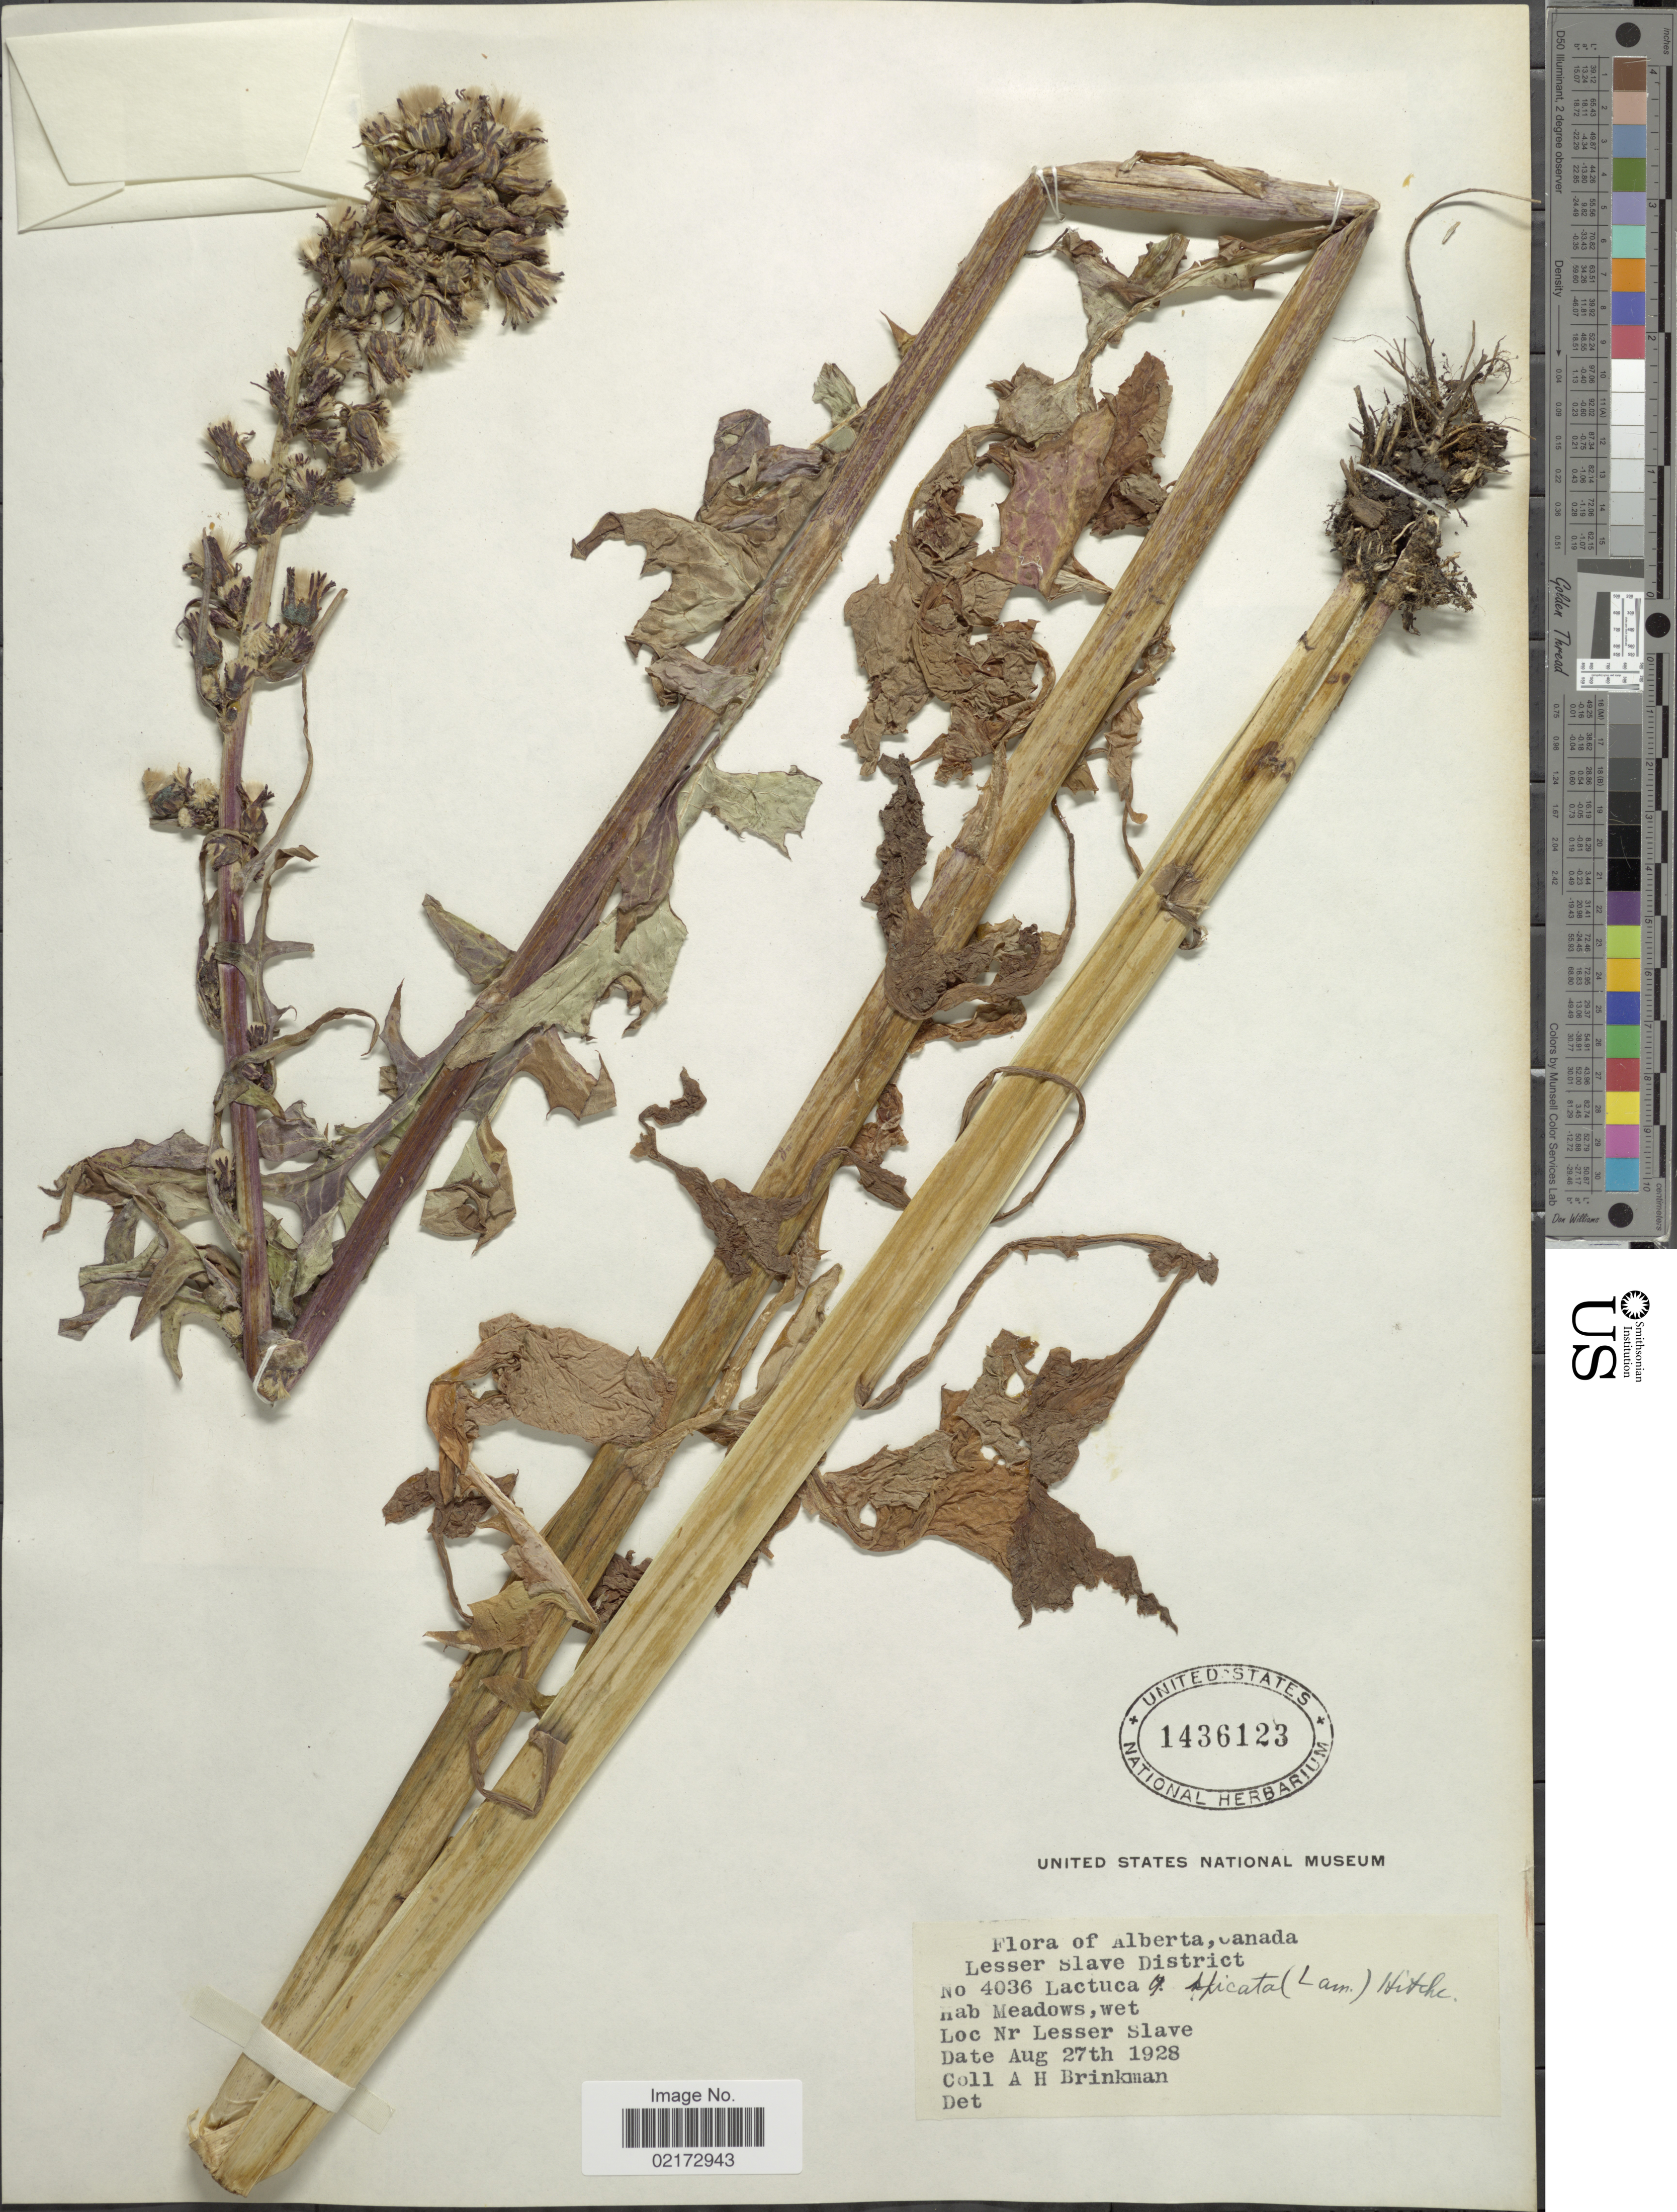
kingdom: Plantae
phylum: Tracheophyta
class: Magnoliopsida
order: Asterales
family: Asteraceae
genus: Lactuca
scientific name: Lactuca biennis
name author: (Moench) Fernald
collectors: A. Brinkman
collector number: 4036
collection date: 1928-08-27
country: Canada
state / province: Alberta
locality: Lesser Slave District, nr Lesser Slave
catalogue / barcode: US 1436123